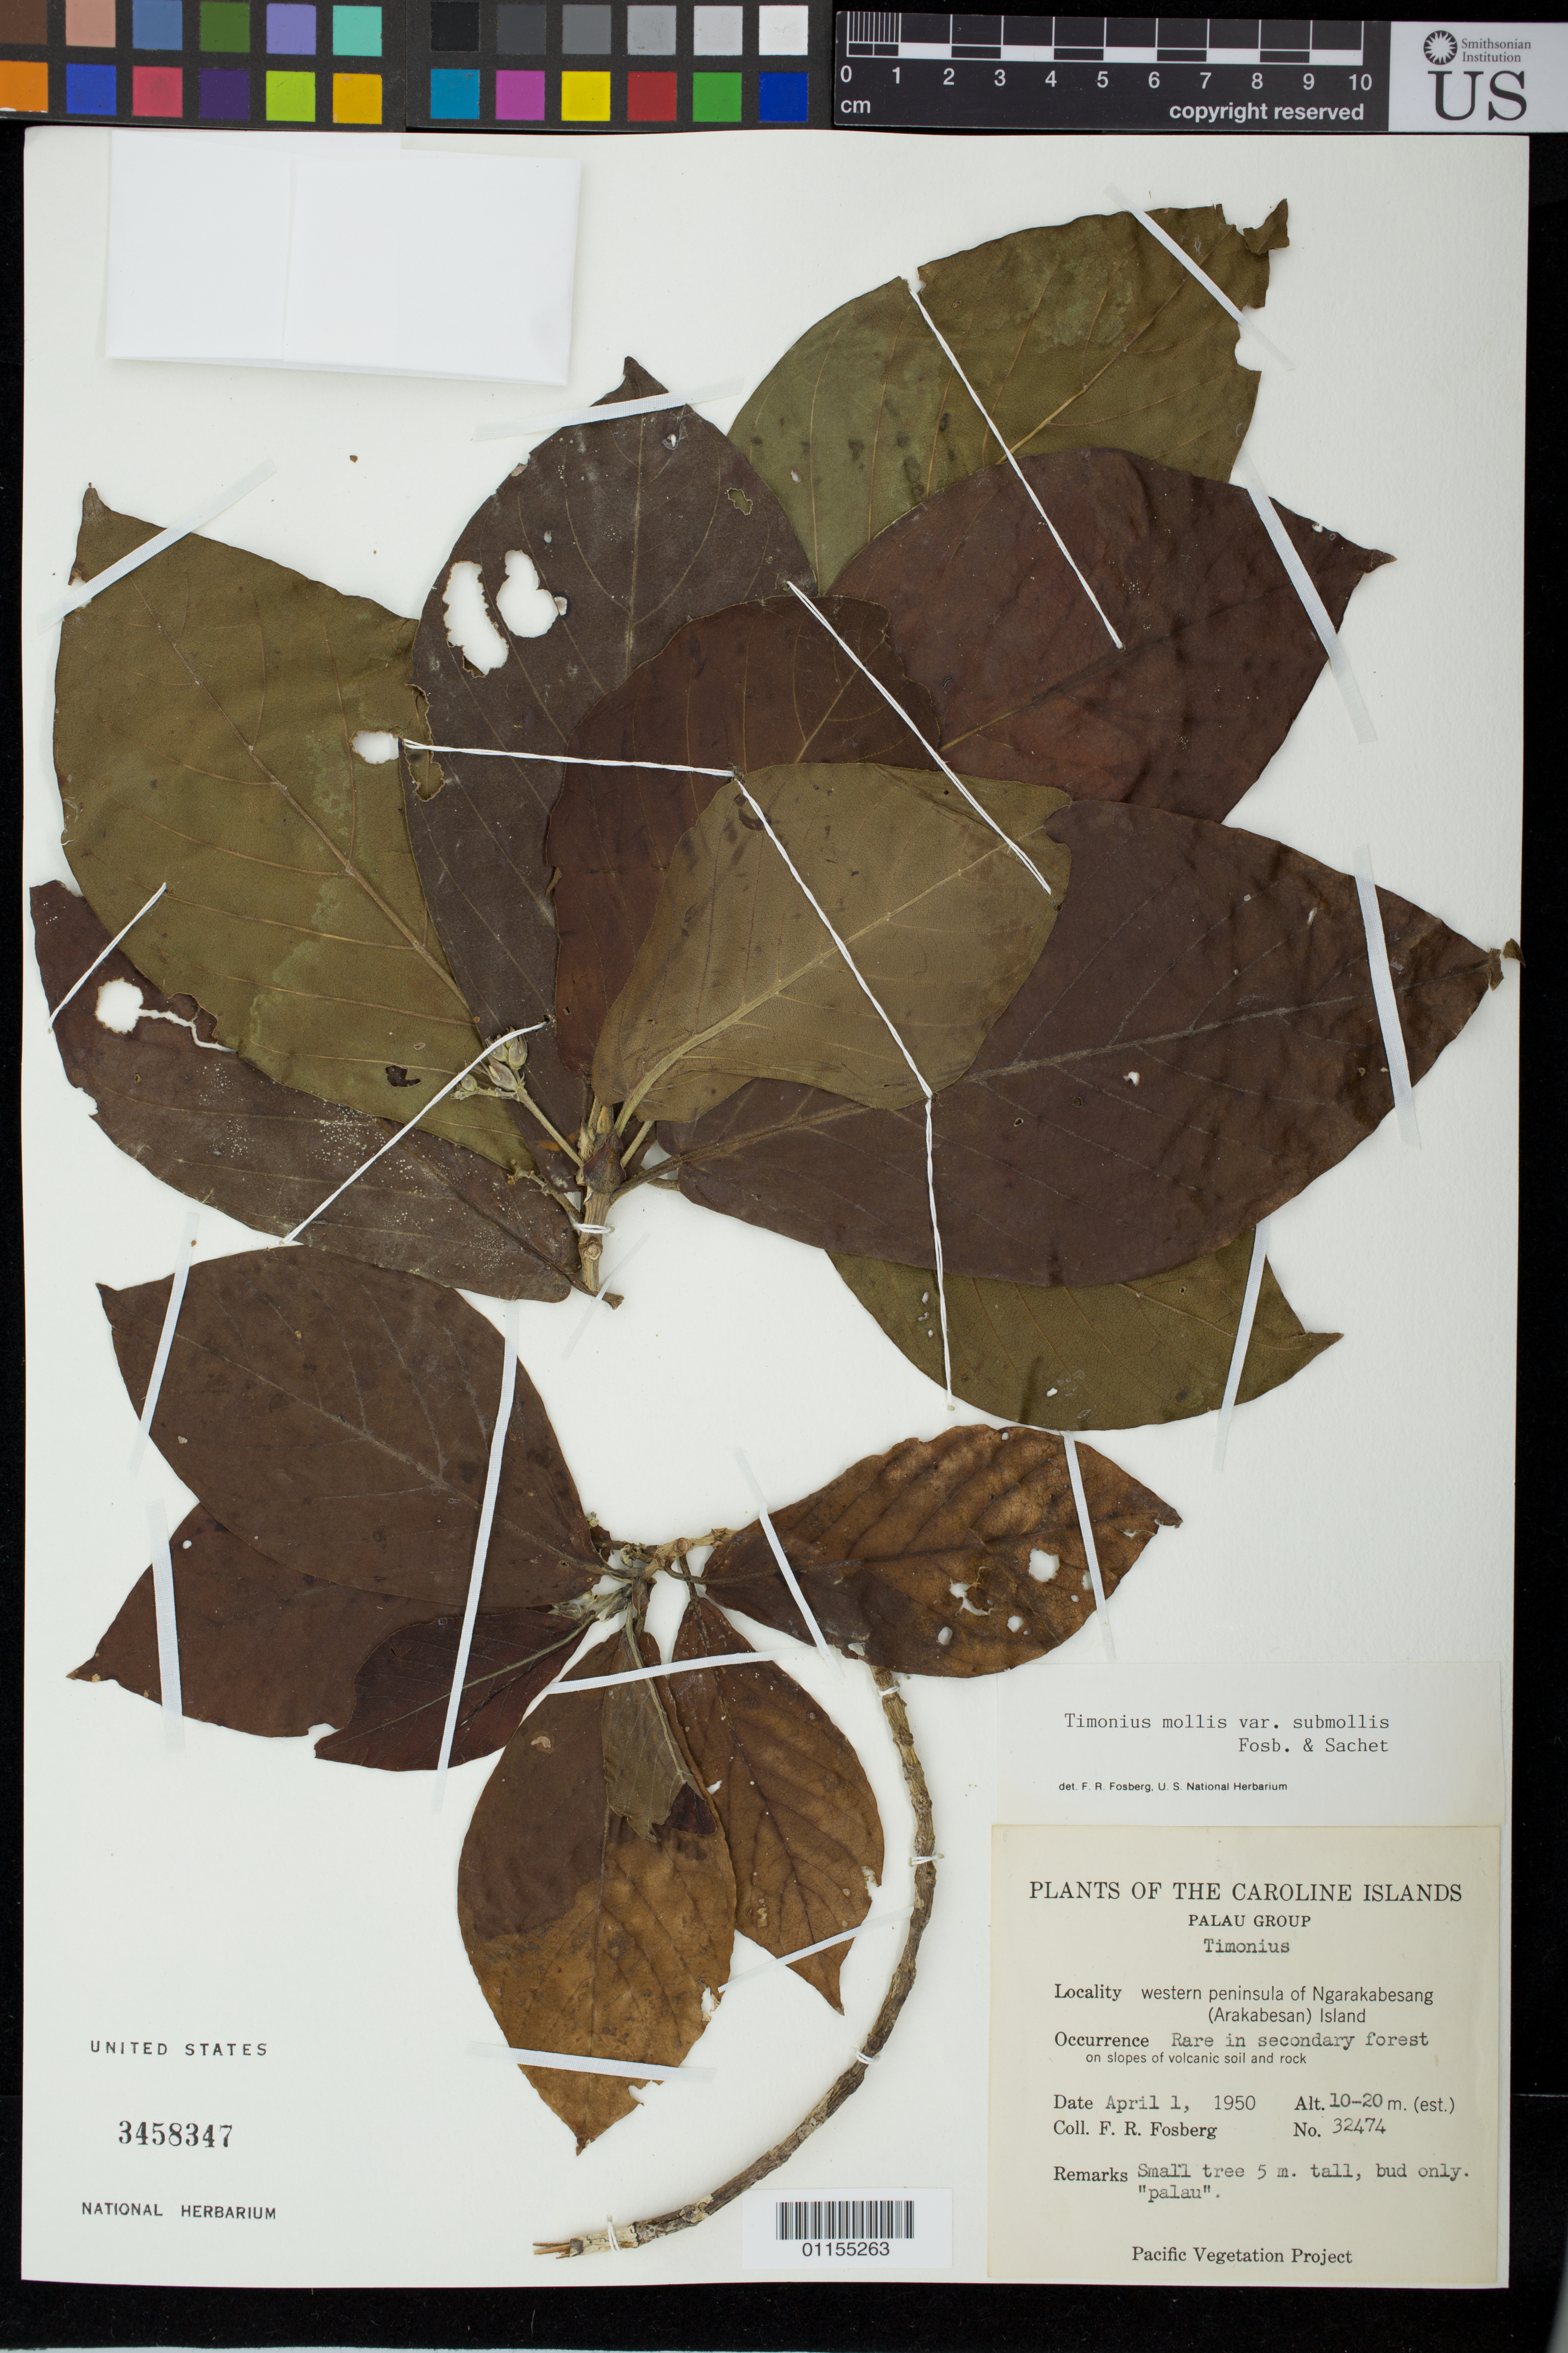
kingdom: Plantae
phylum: Tracheophyta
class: Magnoliopsida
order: Gentianales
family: Rubiaceae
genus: Timonius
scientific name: Timonius mollis var. submollis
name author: Fosberg & Sachet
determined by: Fosberg, F. R.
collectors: F. R. Fosberg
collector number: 32474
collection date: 1950-04-01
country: Palau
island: Ngarakabesang [Arakabesan]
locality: Western peninsula of Ngarakabesang Island.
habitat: Secondary forest.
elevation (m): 10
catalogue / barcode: US 3458347